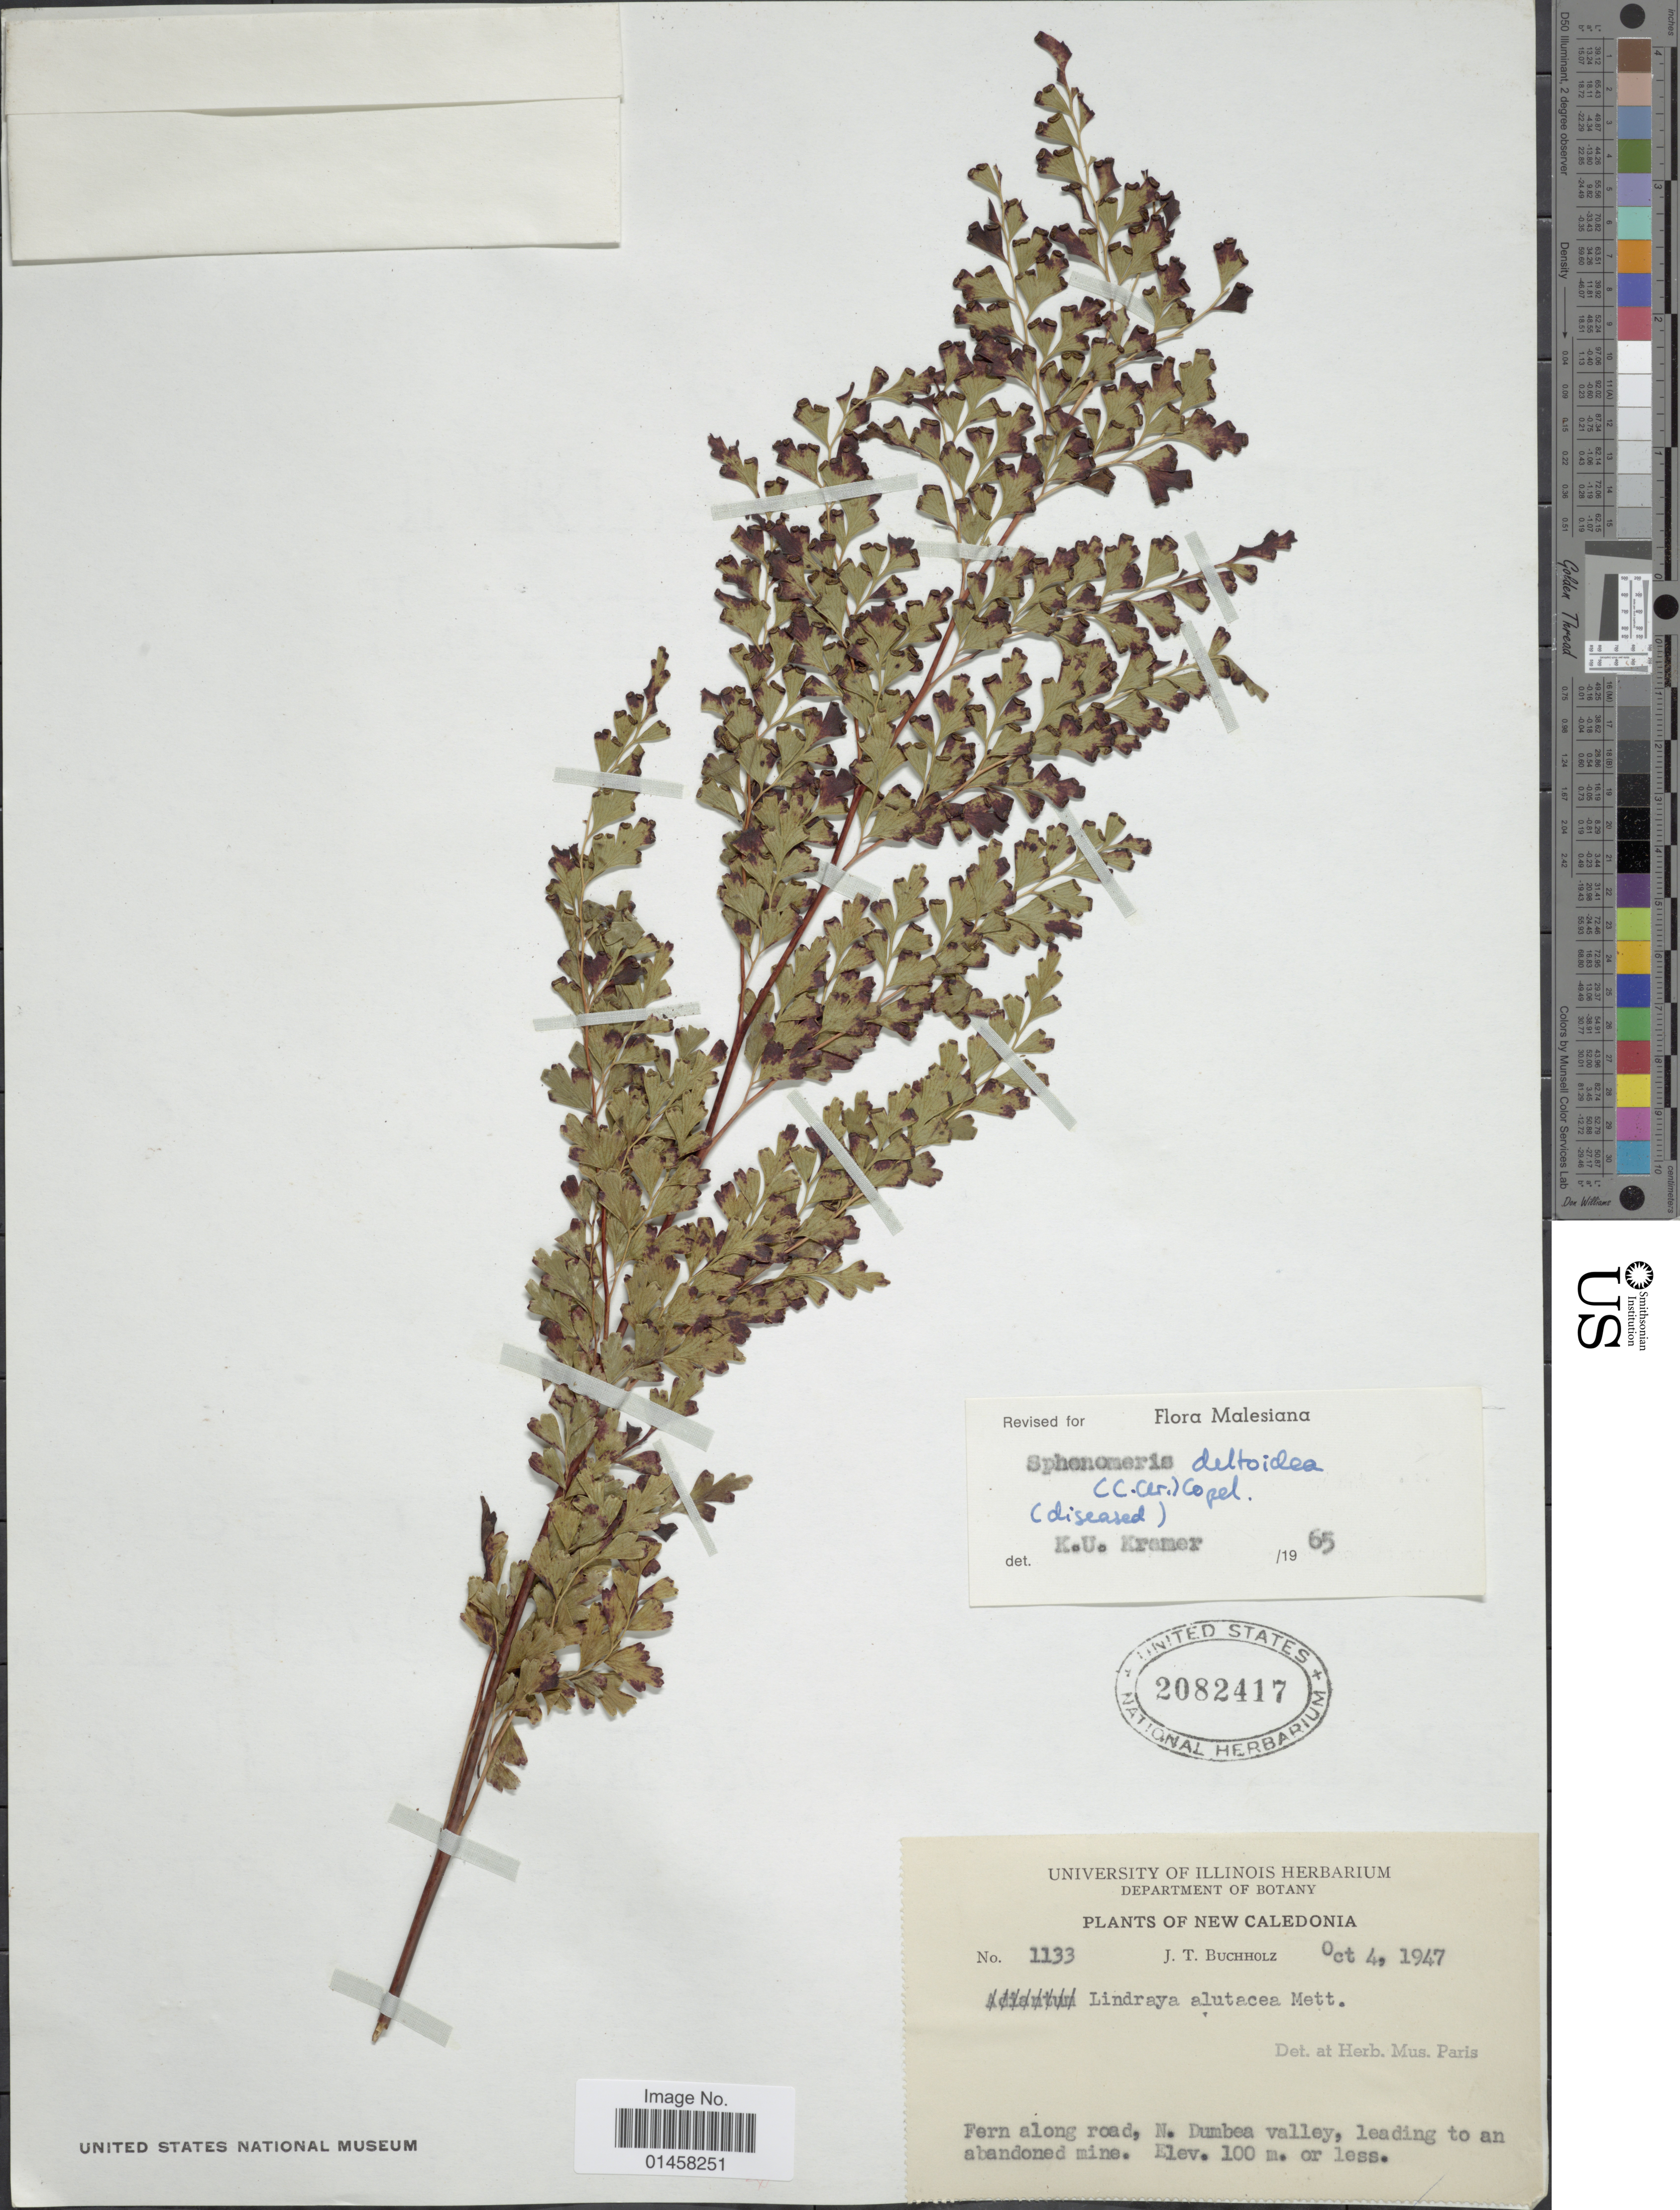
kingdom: Plantae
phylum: Tracheophyta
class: Polypodiopsida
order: Polypodiales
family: Lindsaeaceae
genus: Sphenomeris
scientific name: Sphenomeris deltoidea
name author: (C. Chr.) Copel.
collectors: J. T. Buchholz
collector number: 1133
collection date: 1947-10-04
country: New Caledonia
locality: Fern along road, N. Dumbea valley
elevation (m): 100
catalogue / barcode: US 2082417